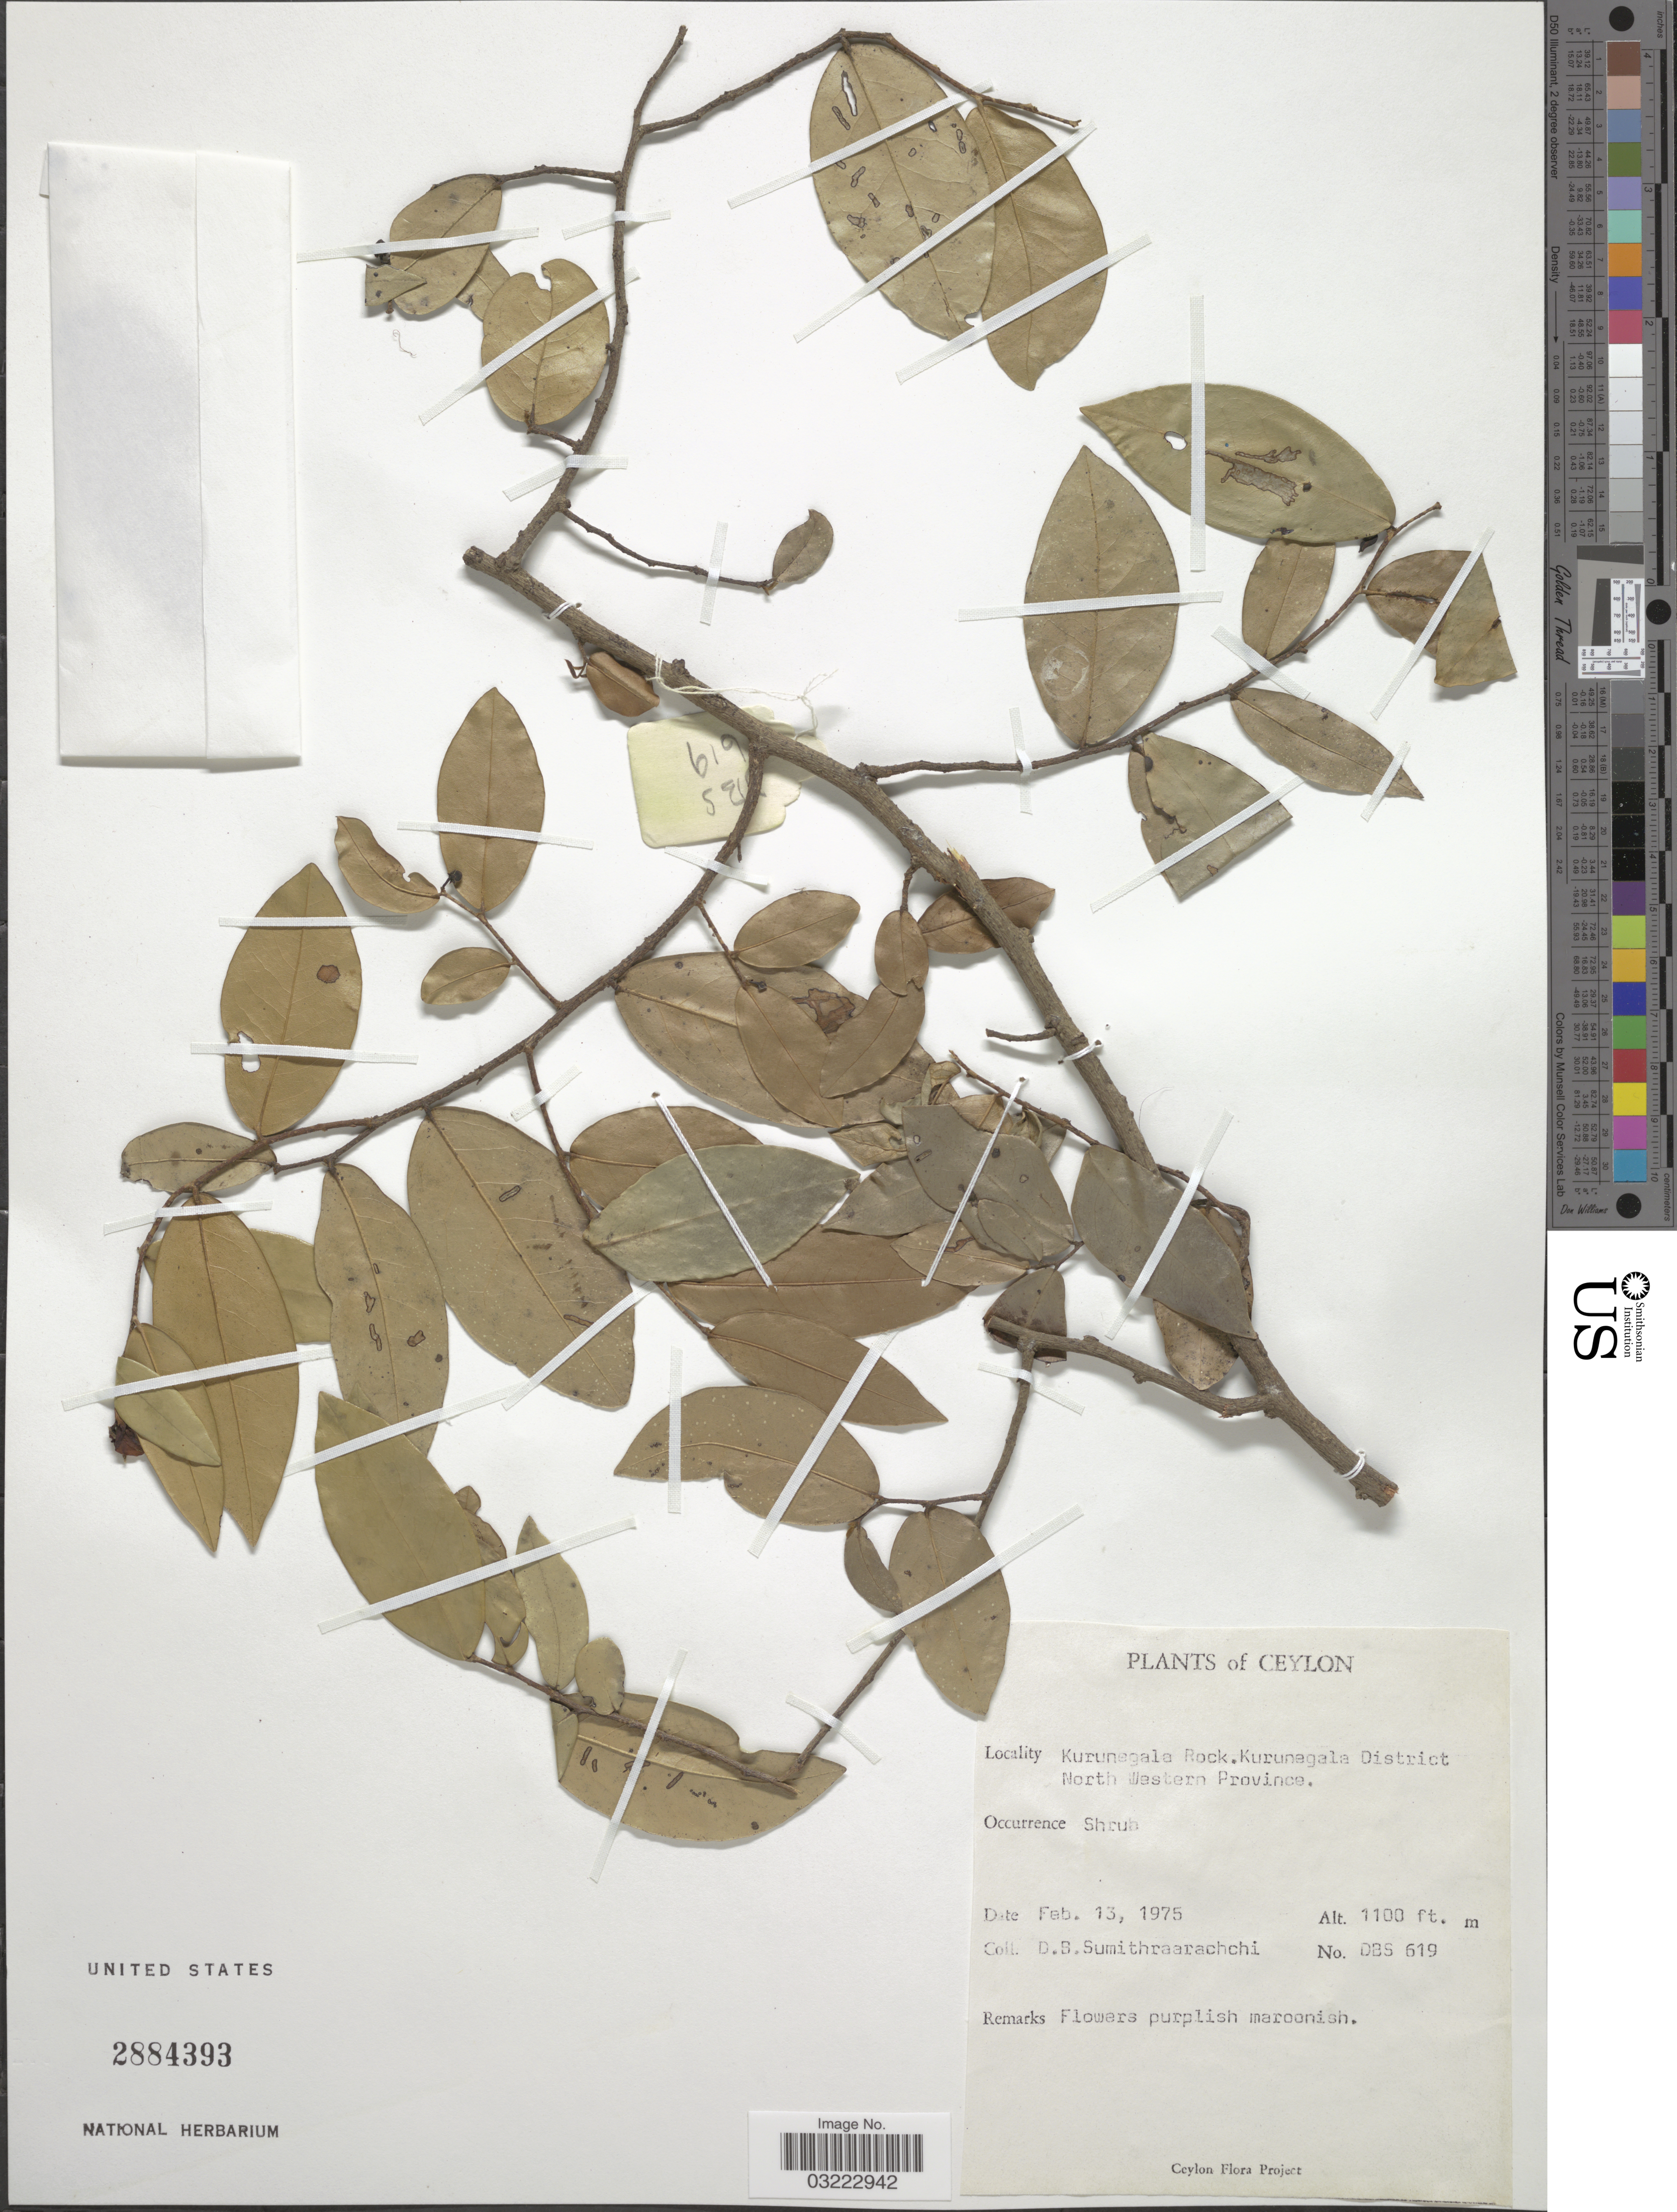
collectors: D. B. Sumithraarachchi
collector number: DBS 619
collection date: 1975-02-13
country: Sri Lanka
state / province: North Western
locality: Ceylon. Kurunegala Rock. Kurunegala District.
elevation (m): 335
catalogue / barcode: US 2884393